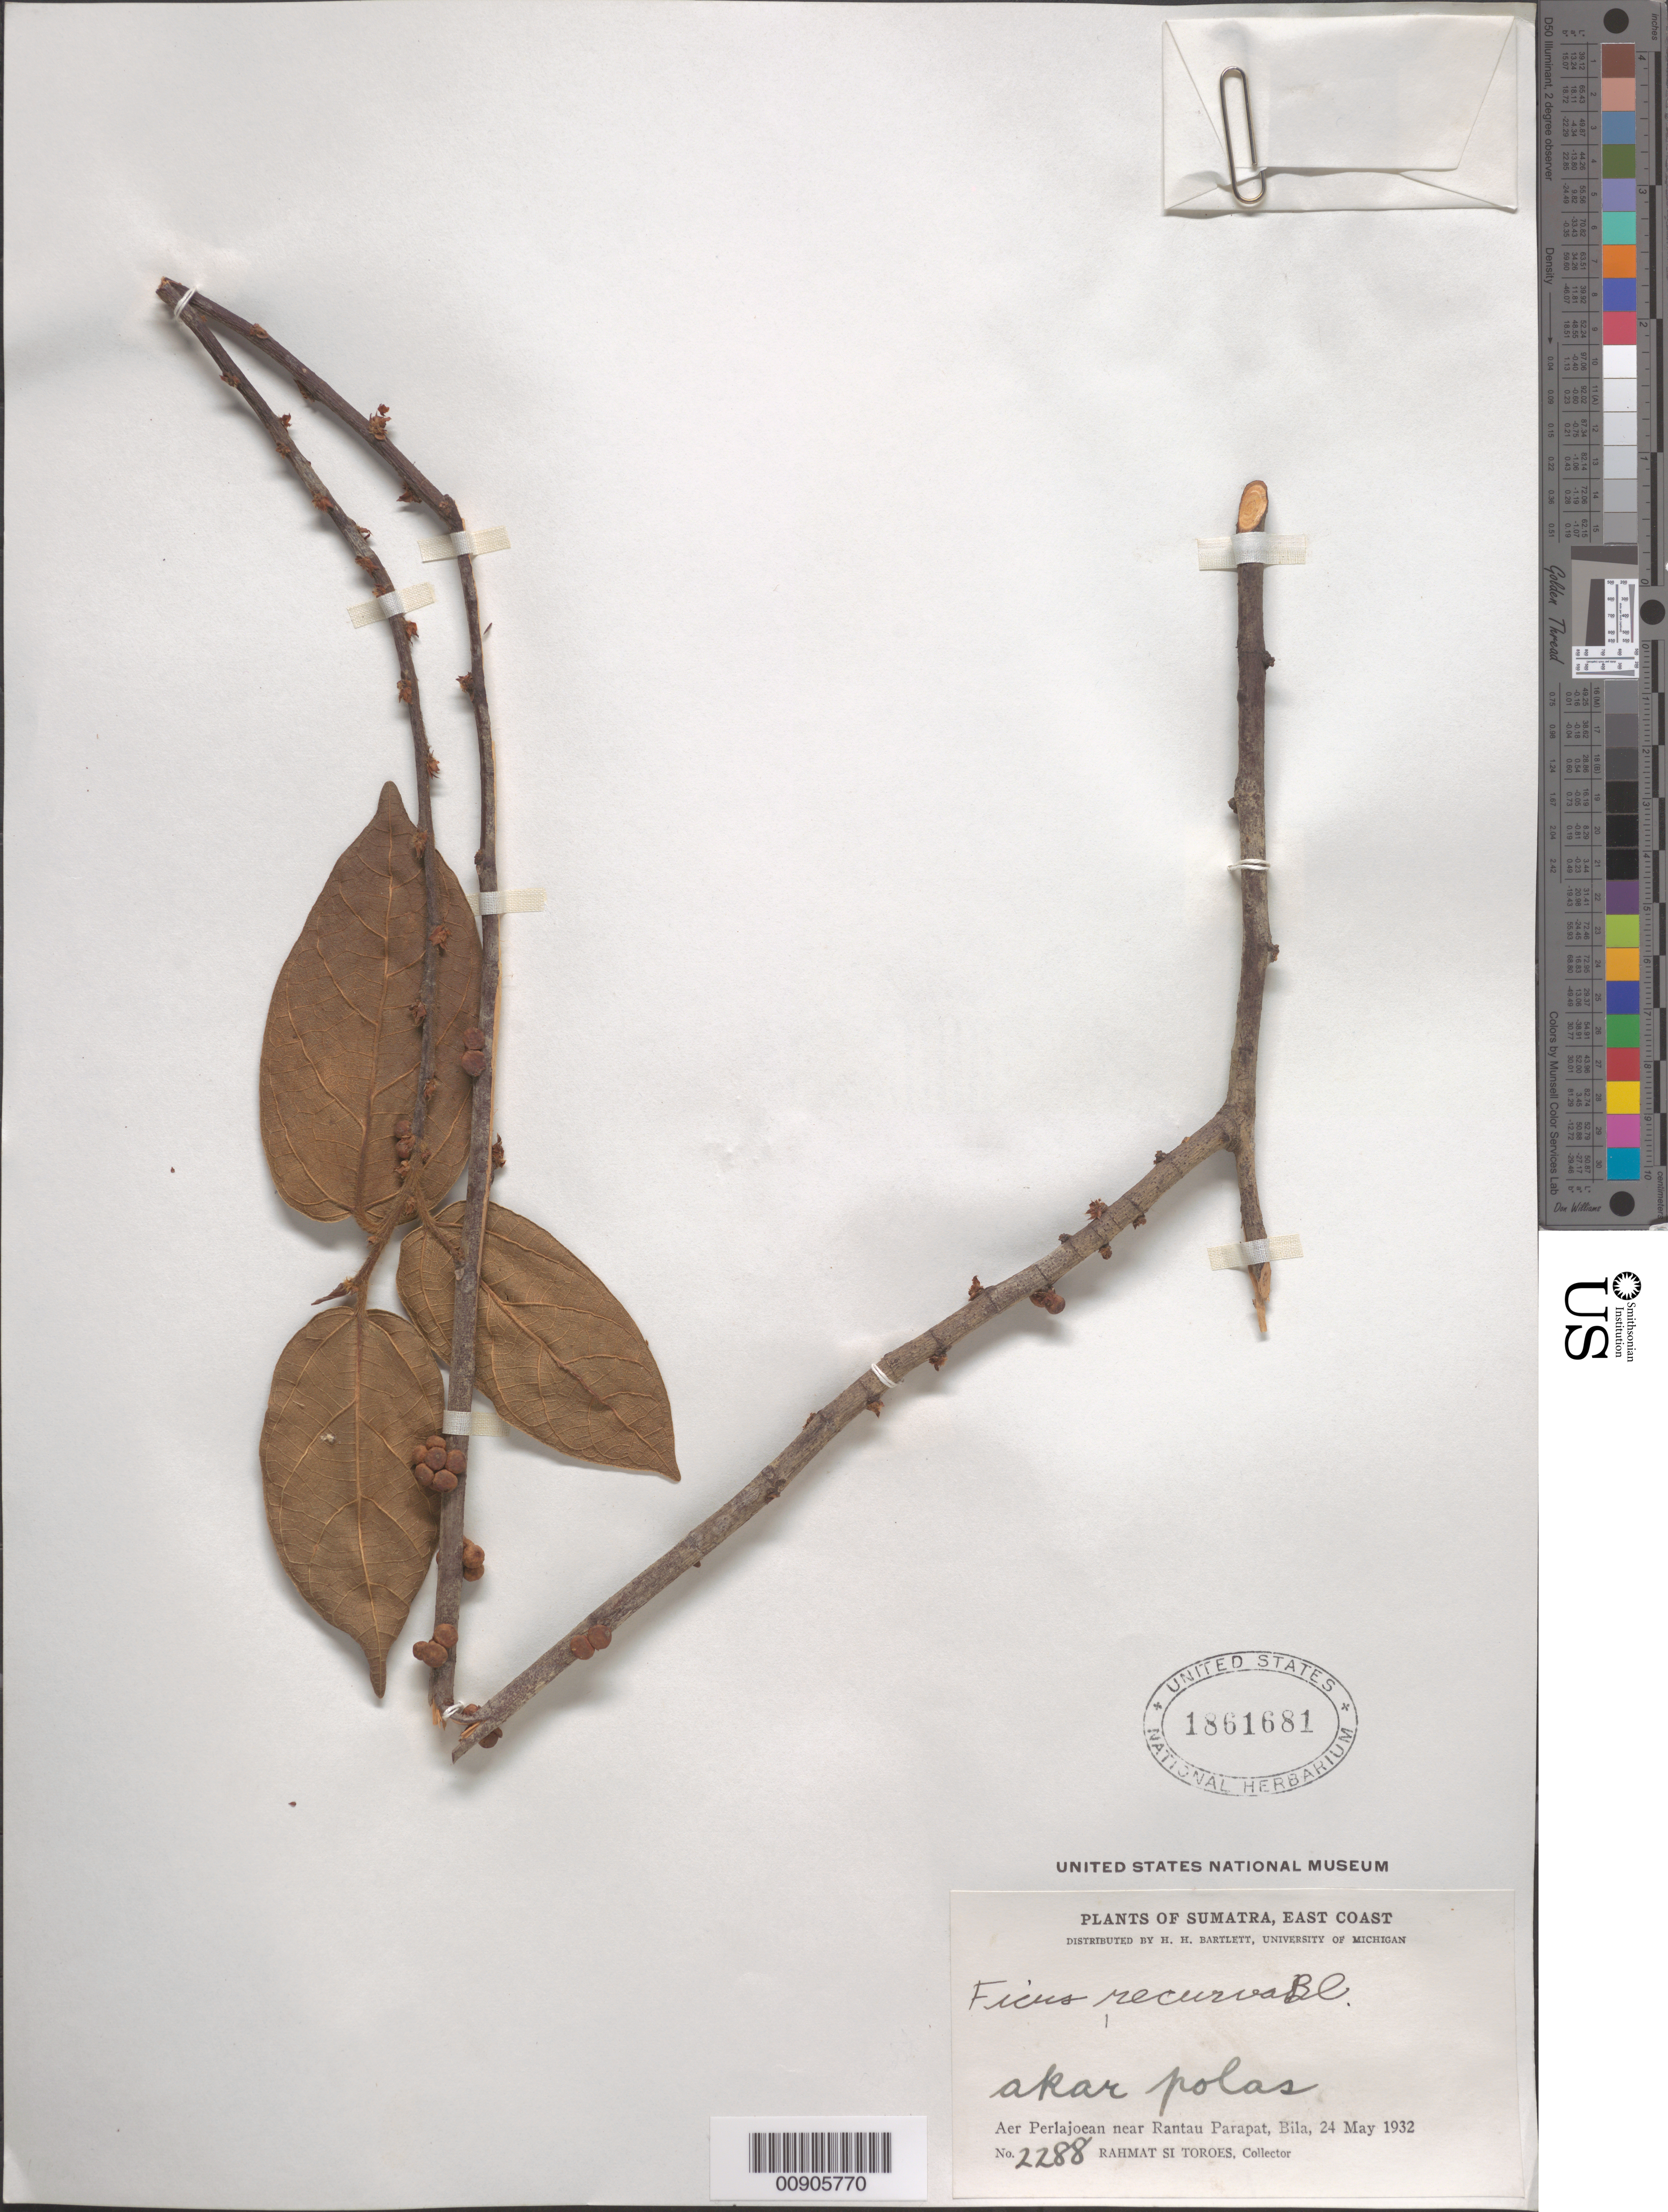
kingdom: Plantae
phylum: Tracheophyta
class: Magnoliopsida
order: Rosales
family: Moraceae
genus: Ficus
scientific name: Ficus recurva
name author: Blume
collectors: Rahmat Si Boeea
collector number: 2288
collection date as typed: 24 May 1932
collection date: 1932-05-24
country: Indonesia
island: Sumatra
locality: Aer Perlajoean near Rantau Parapat, Bila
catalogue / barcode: US 1861681